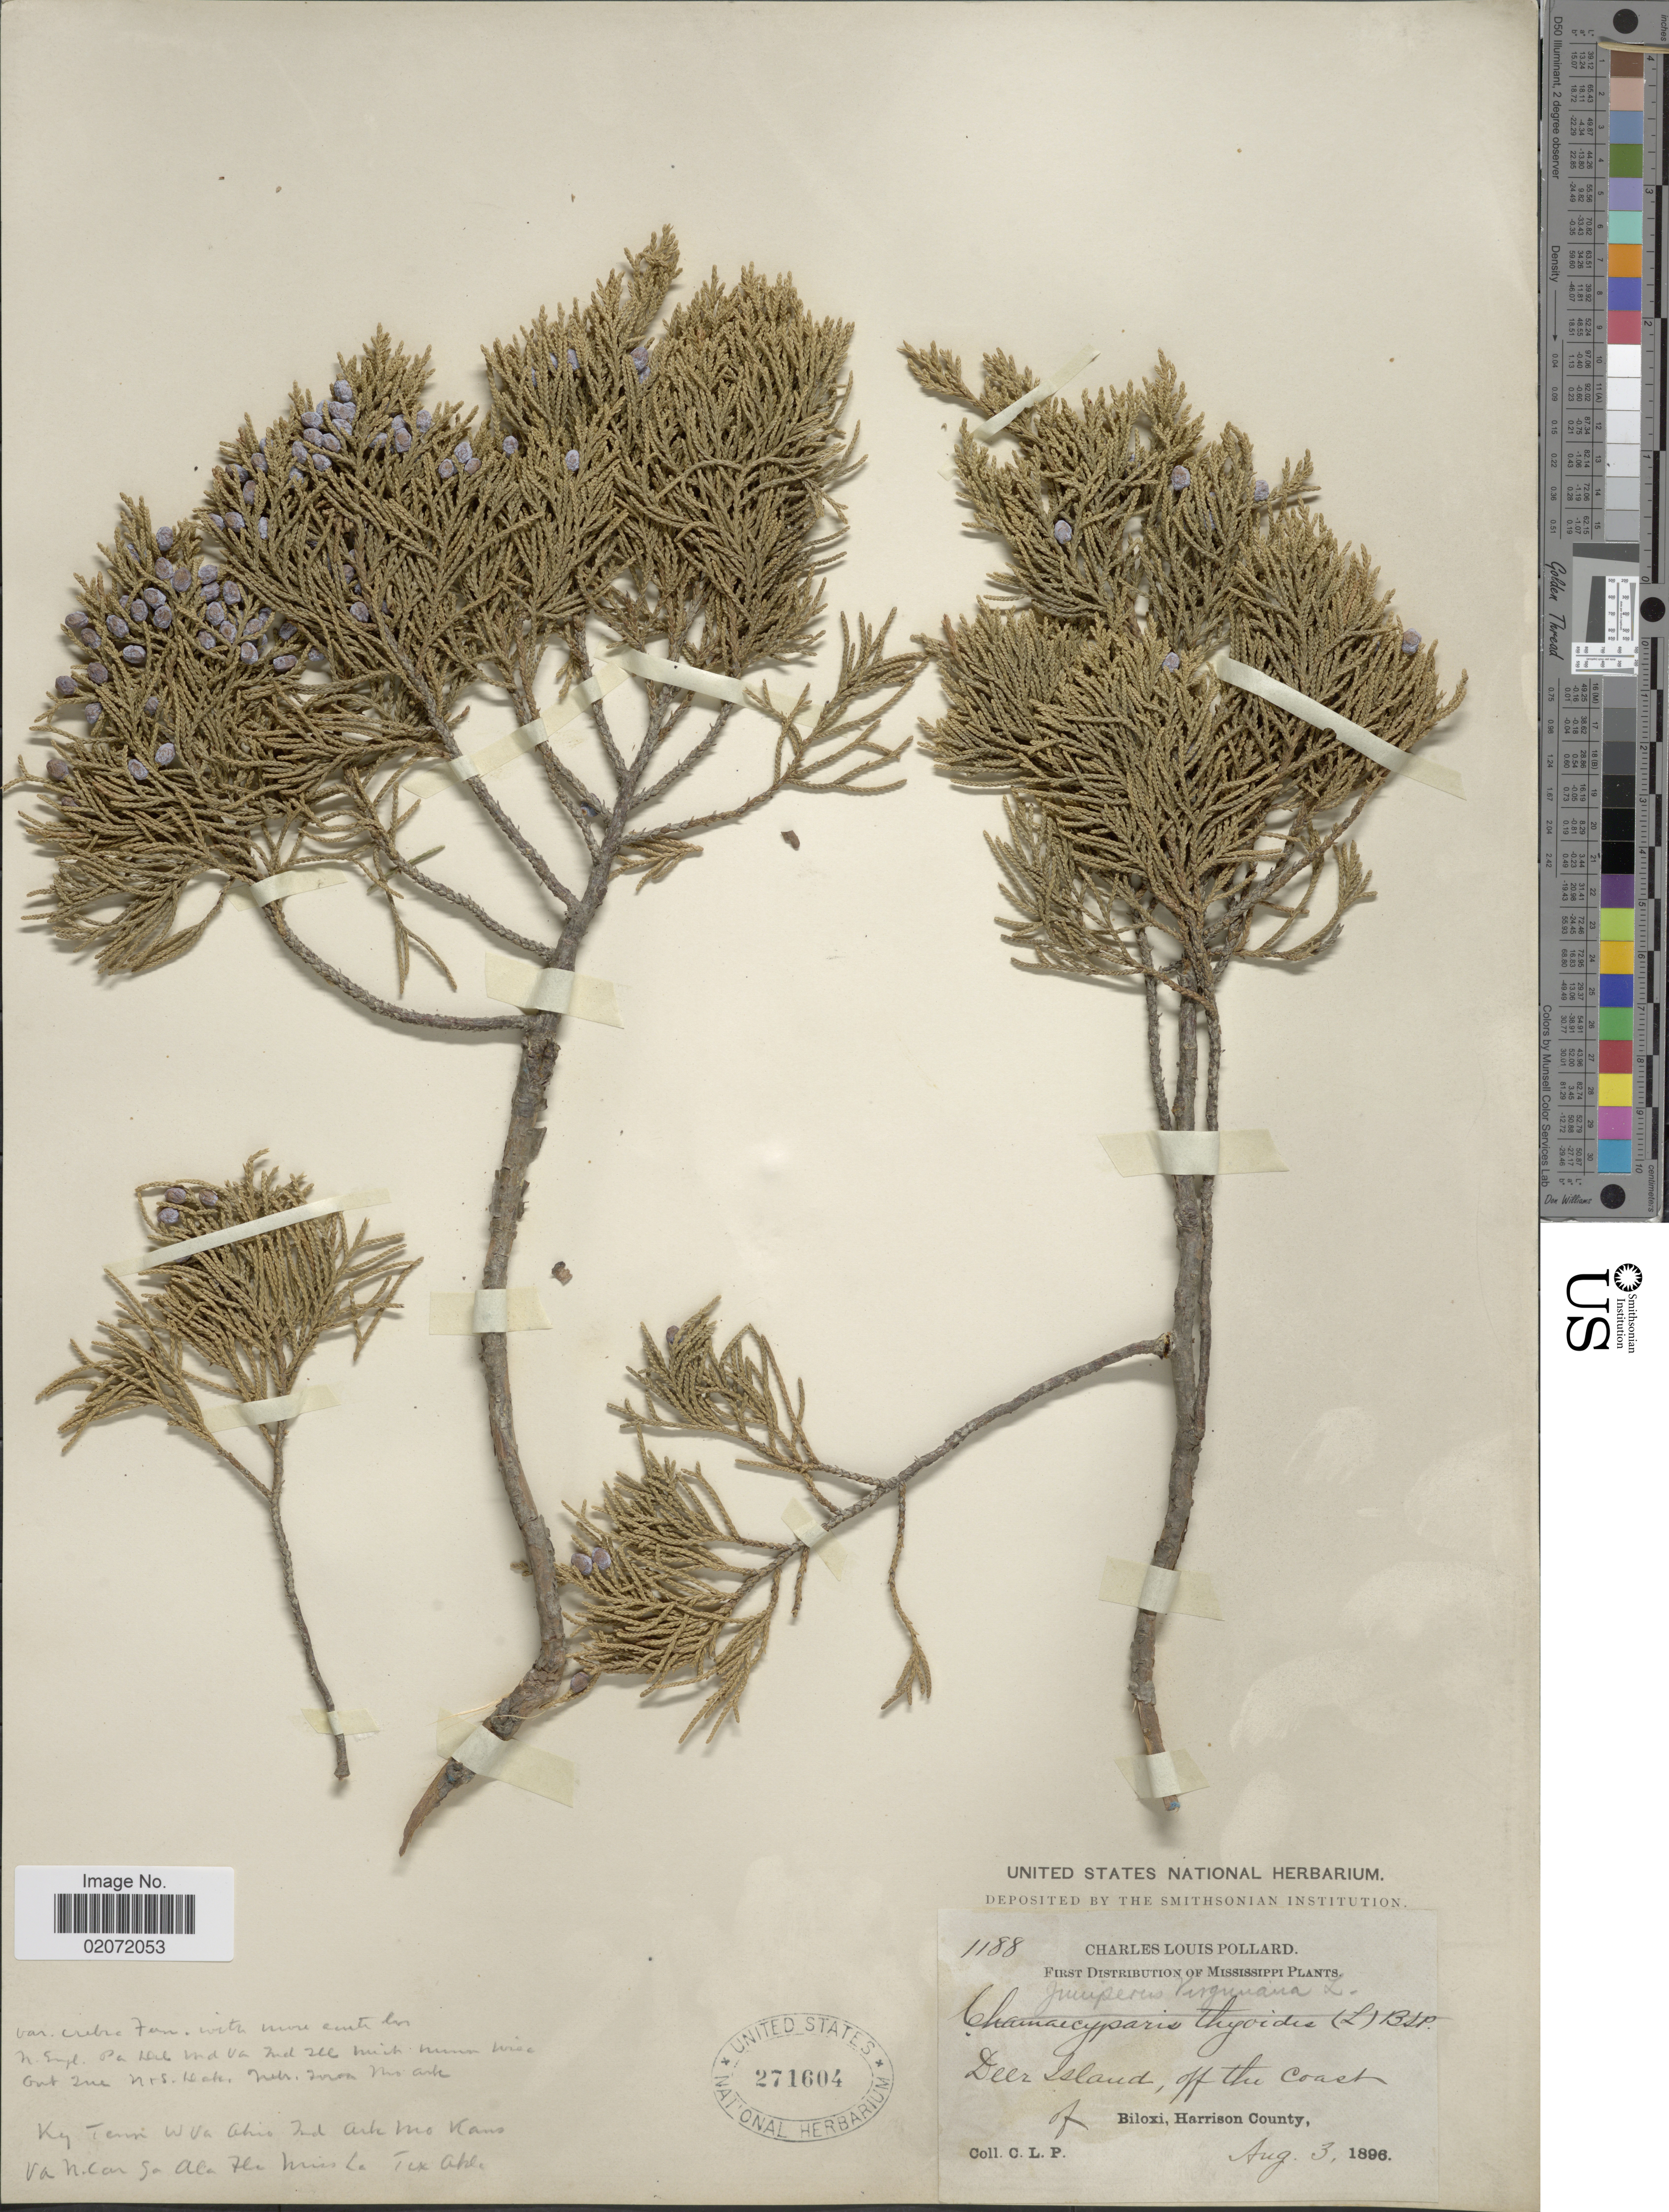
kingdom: Plantae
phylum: Tracheophyta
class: Pinopsida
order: Pinales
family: Cupressaceae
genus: Juniperus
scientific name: Juniperus virginiana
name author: L.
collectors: C. L. Pollard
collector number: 1188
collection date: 1896-08-03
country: United States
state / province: Mississippi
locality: Deer Island, off the coast of Biloxi, Harrison County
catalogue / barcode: US 271604